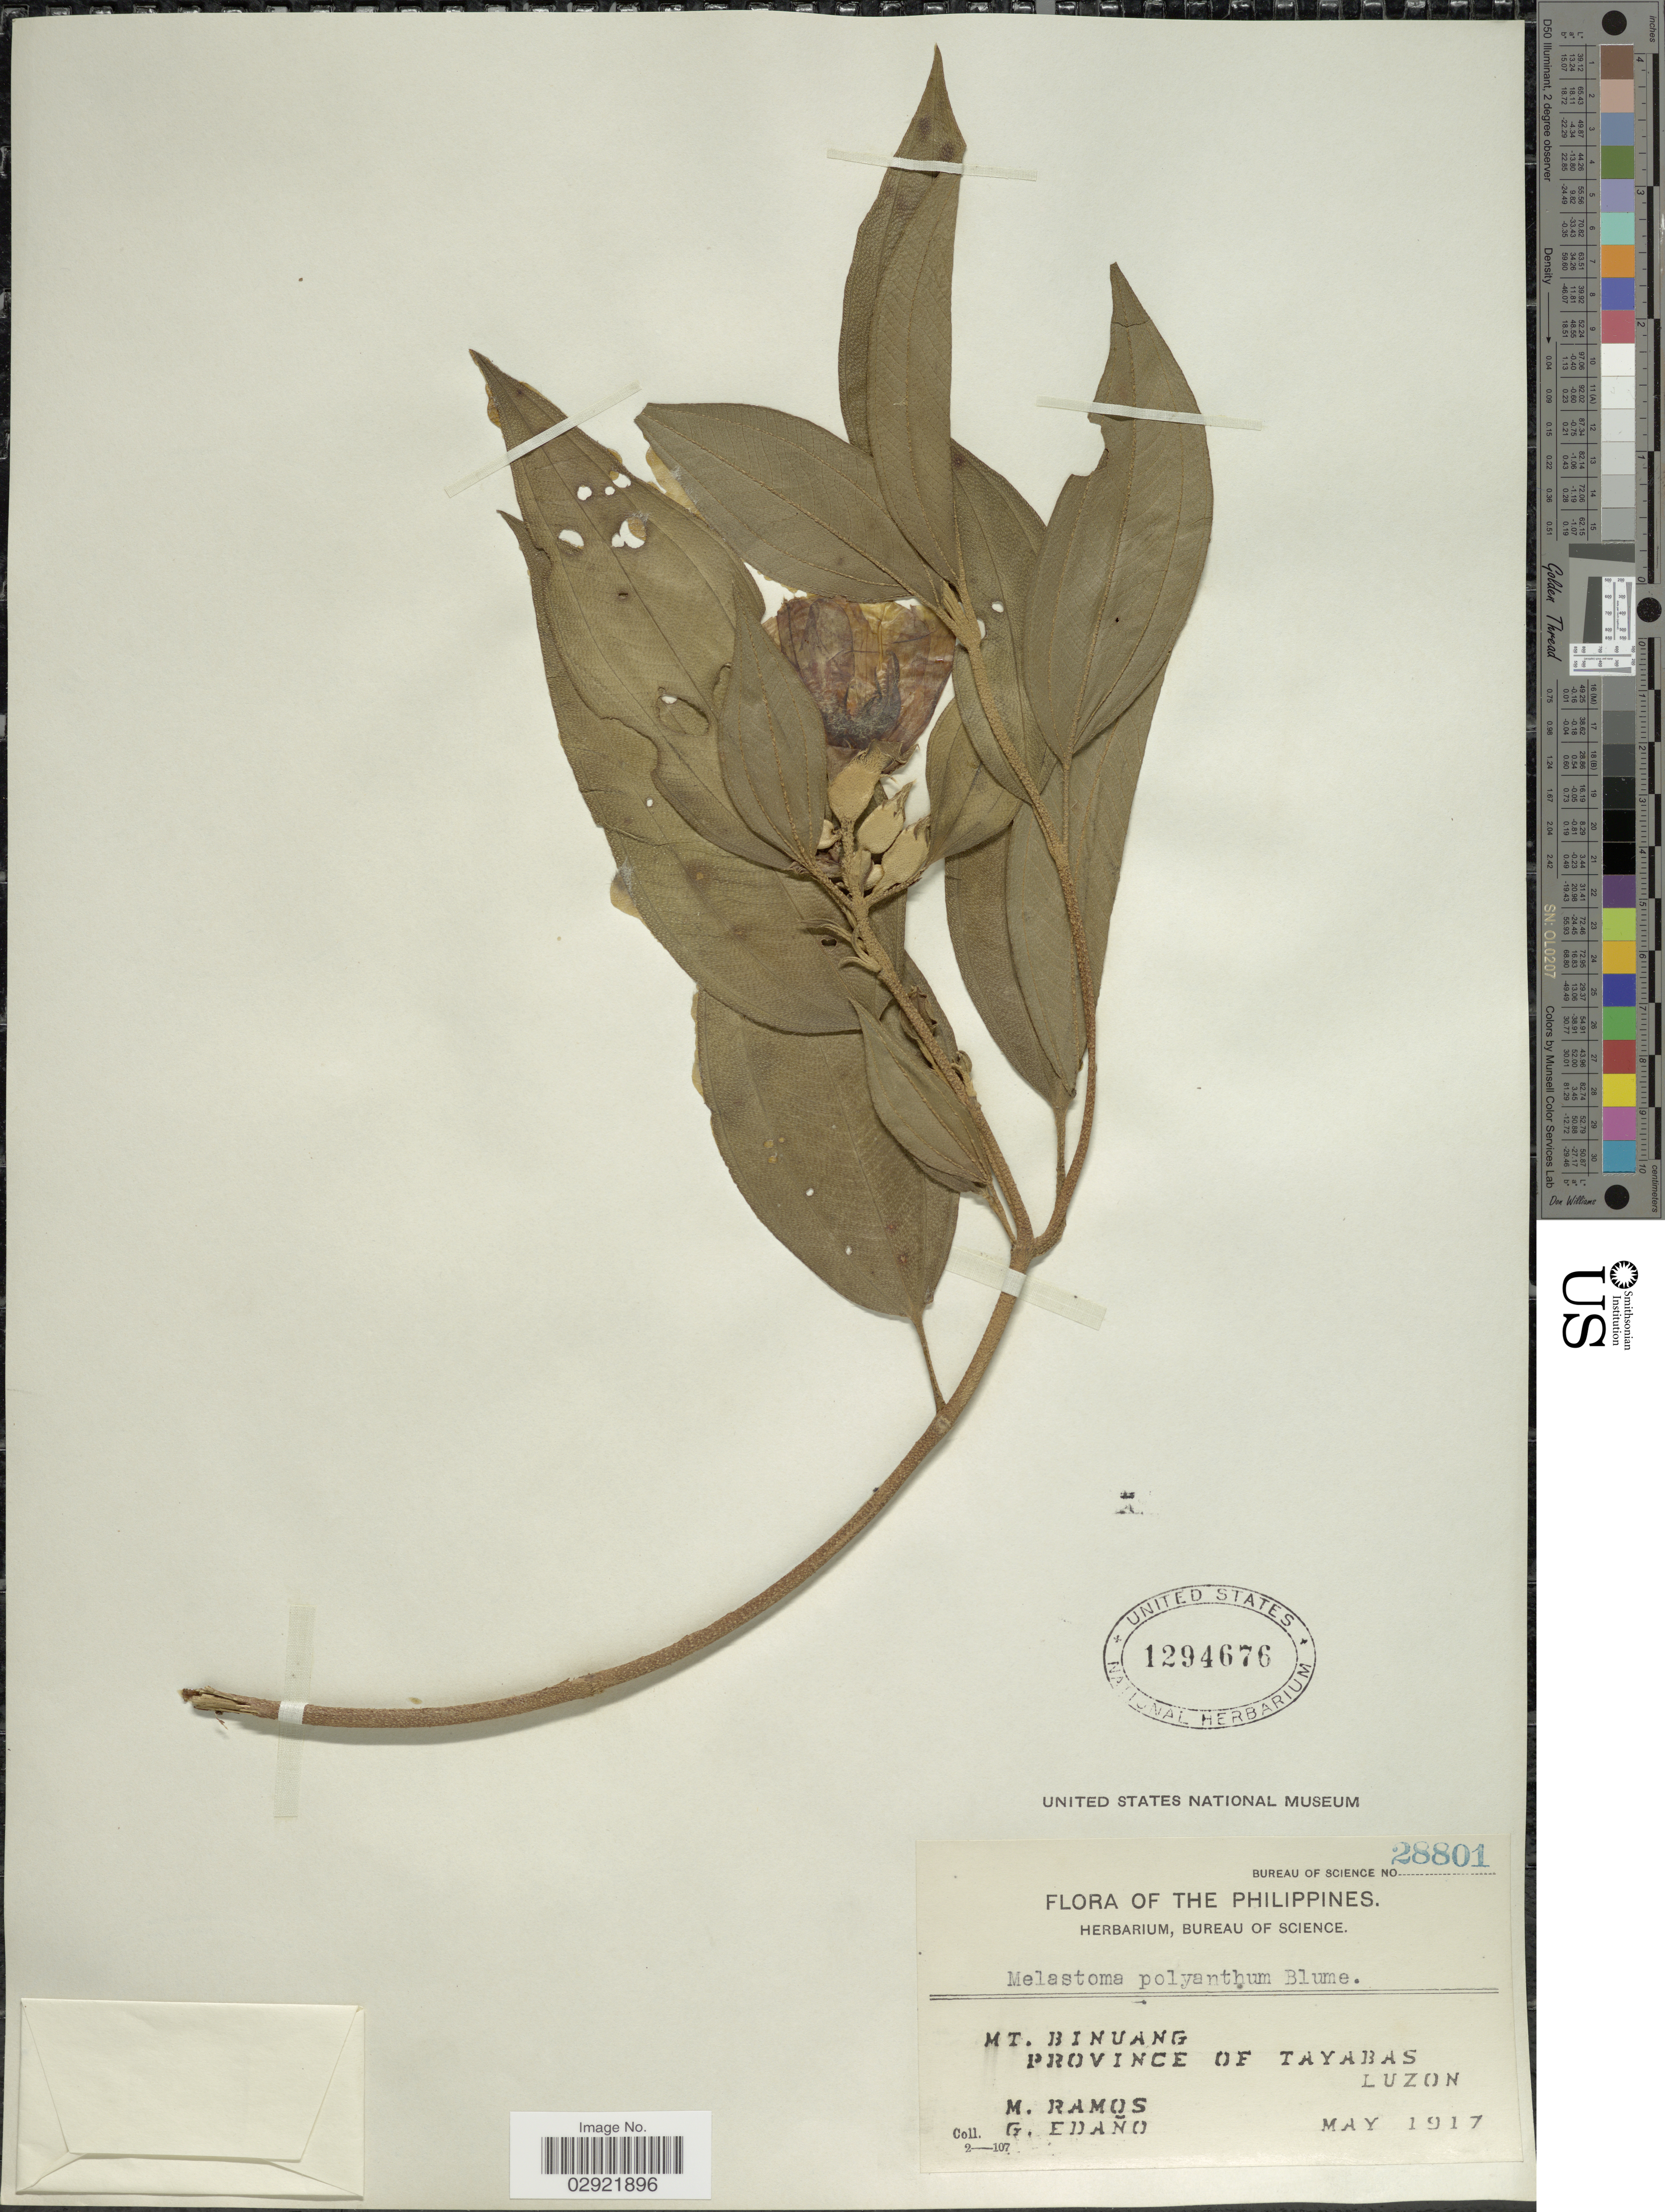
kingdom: Plantae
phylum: Tracheophyta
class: Magnoliopsida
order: Myrtales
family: Melastomataceae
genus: Melastoma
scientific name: Melastoma malabathricum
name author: L.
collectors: M. Ramos & G. Edaño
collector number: Bureau of Science 28801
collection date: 1917-05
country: Philippines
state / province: Calabarzon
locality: Mt. Binuang, Province of Tayabas, Luzon.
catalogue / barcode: US 1294676